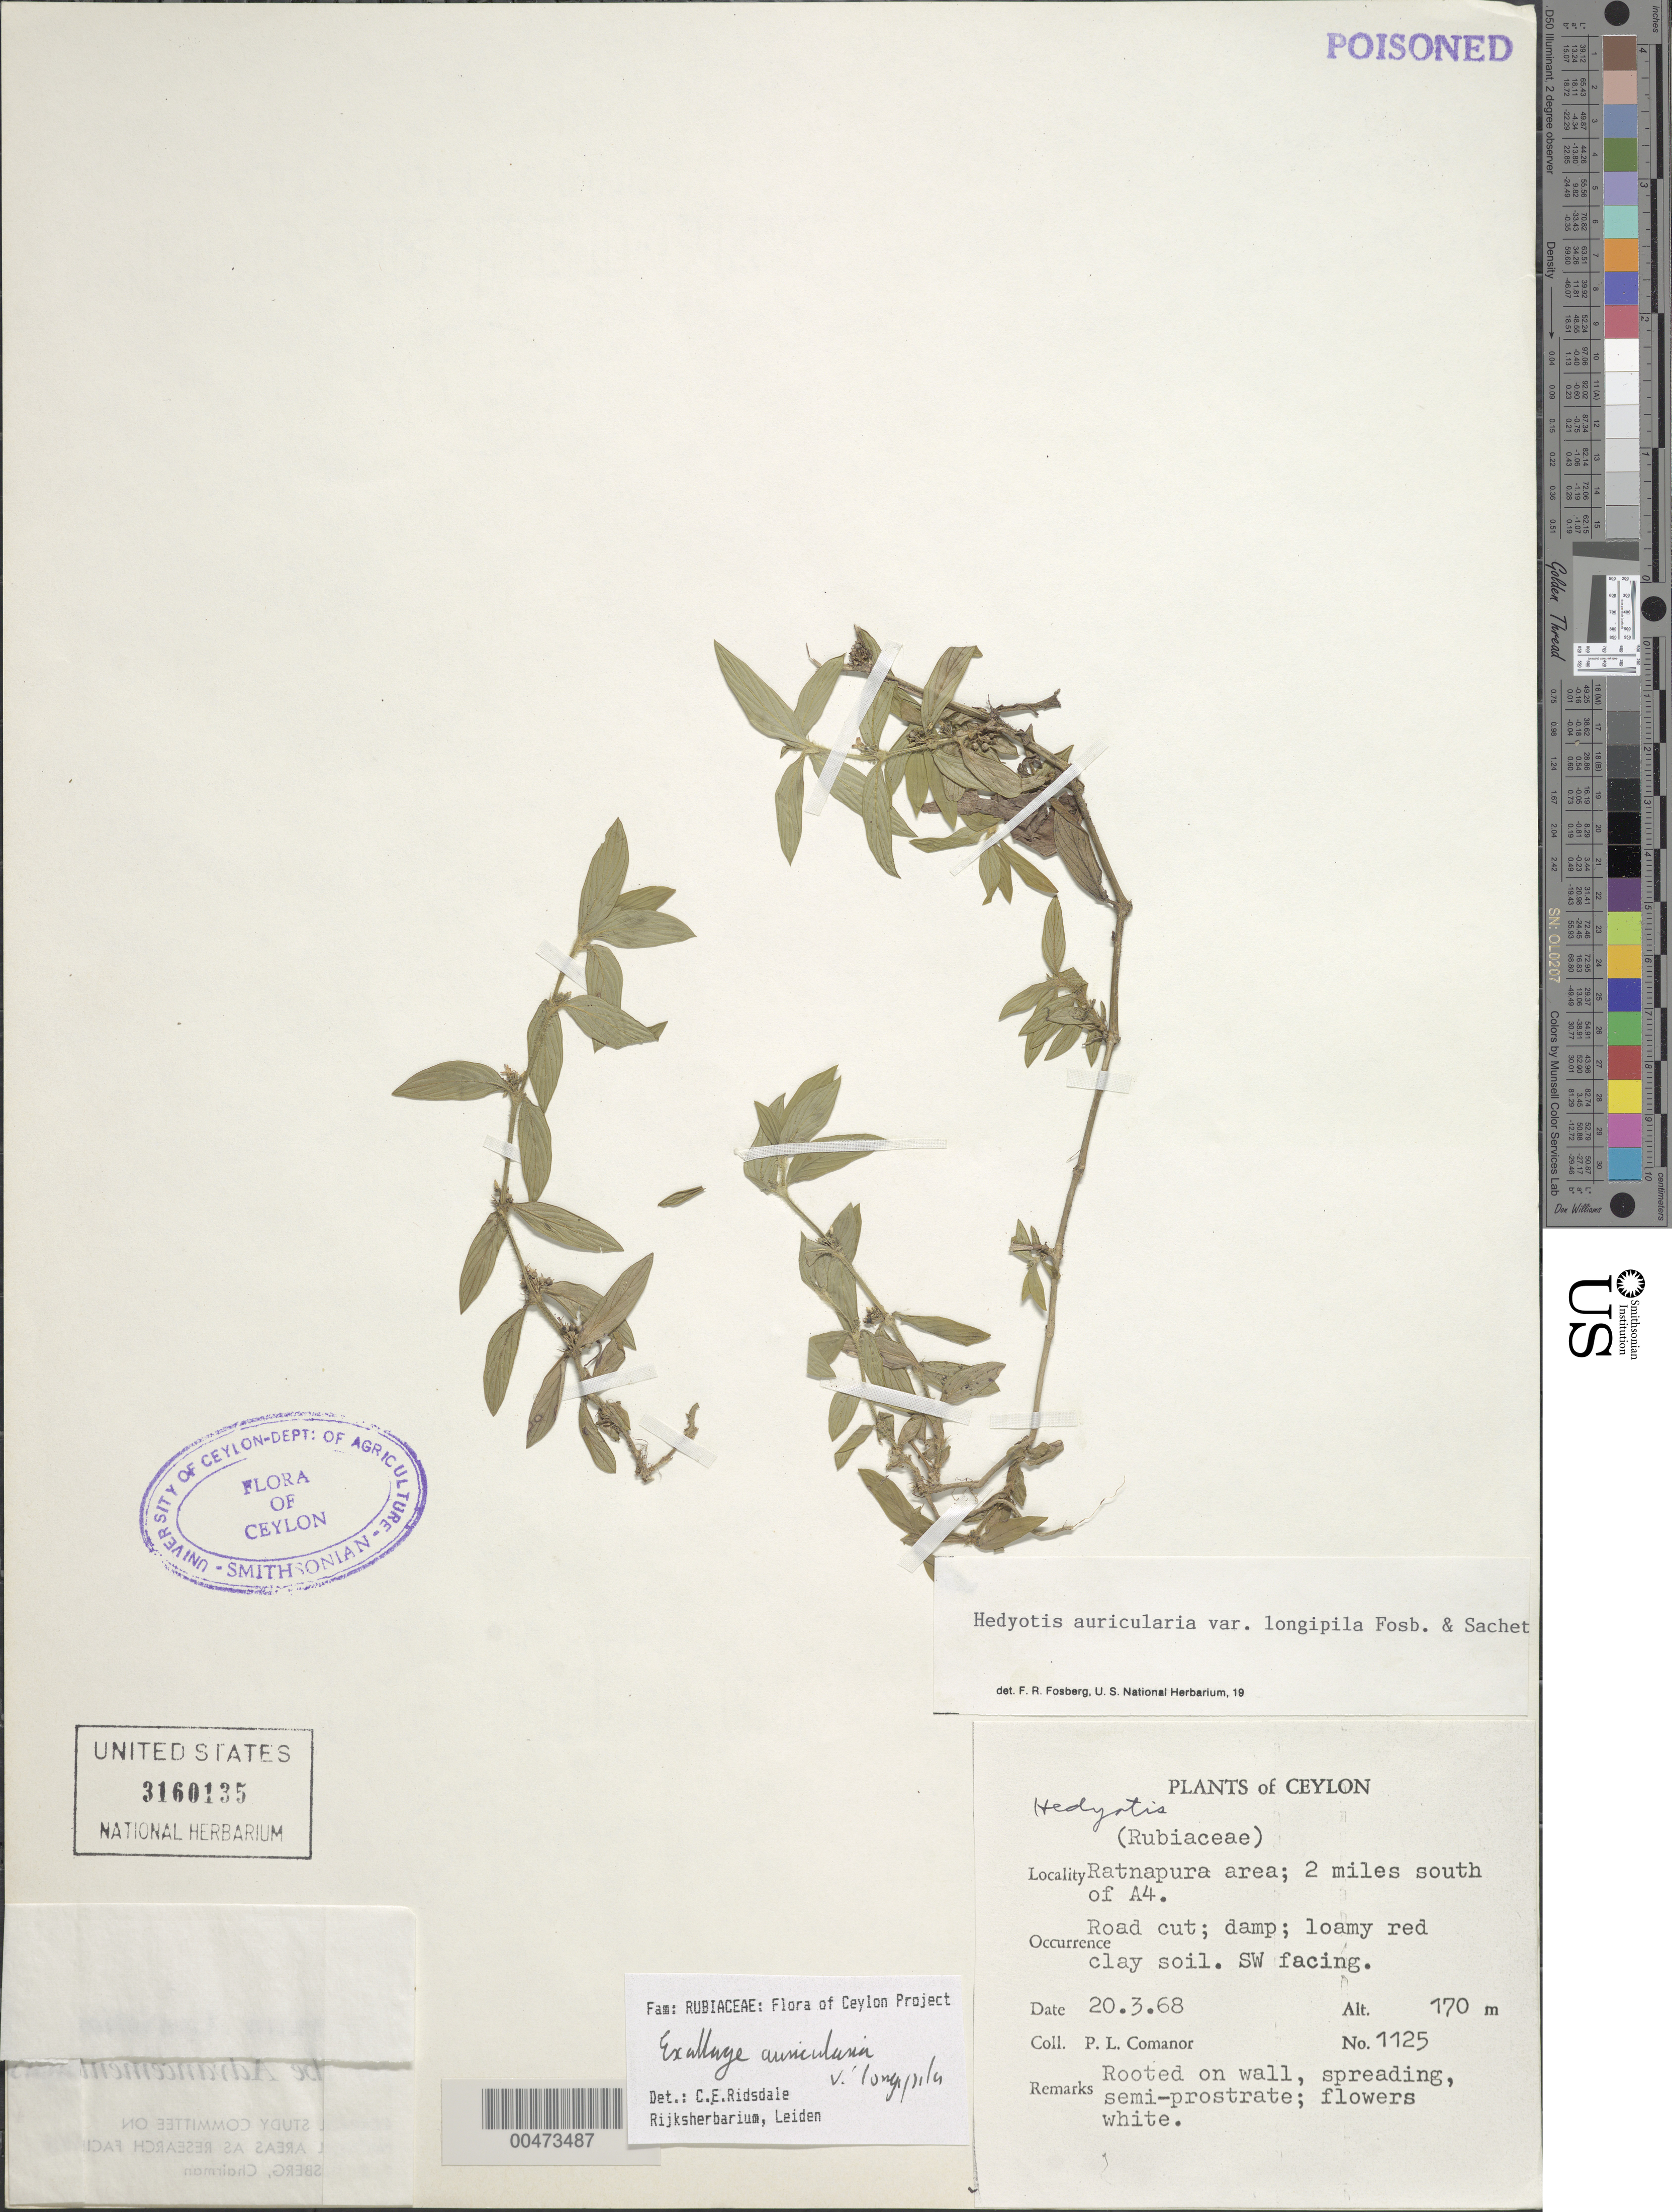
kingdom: Plantae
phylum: Tracheophyta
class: Magnoliopsida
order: Gentianales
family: Rubiaceae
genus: Exallage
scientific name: Exallage auricularia var. longipila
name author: Fosberg & Sachet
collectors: P. Comanor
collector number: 1125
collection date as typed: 20 Mar 1968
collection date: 1968-03-20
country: Sri Lanka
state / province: Sabaragamuwa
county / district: Ratnapura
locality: Ratnapura area, 2 mi S of A4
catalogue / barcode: US 3160135